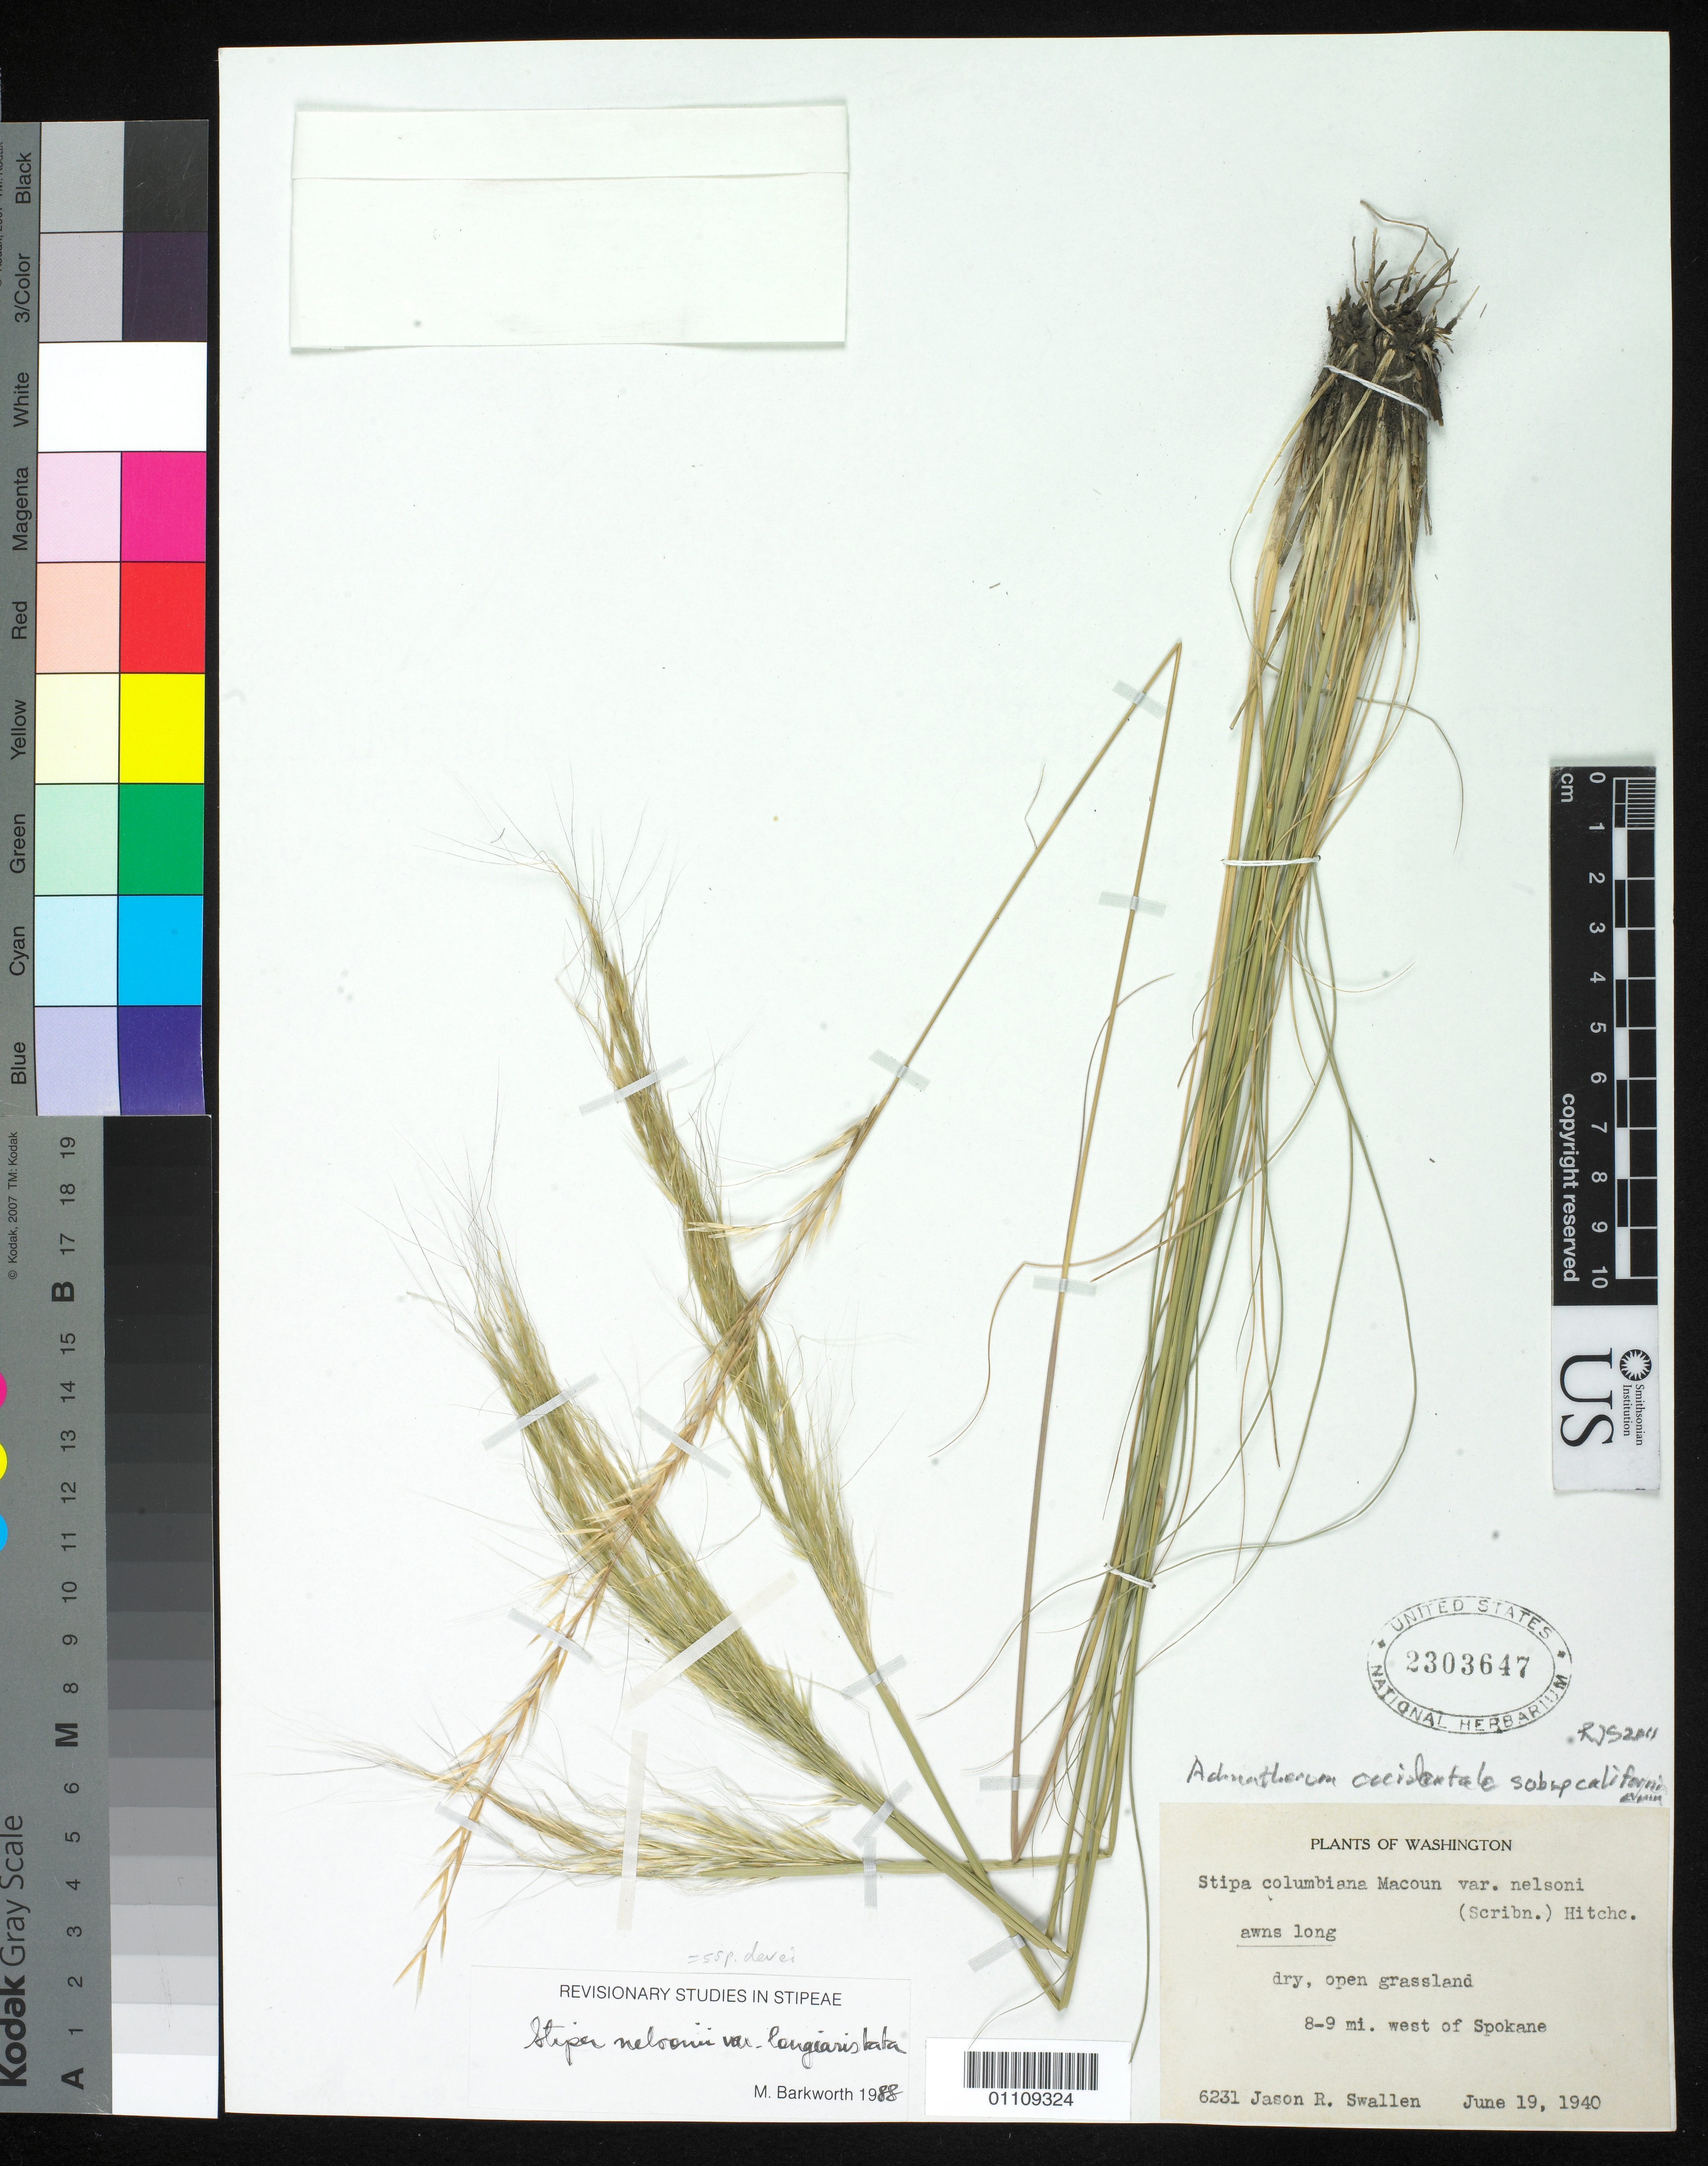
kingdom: Plantae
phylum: Tracheophyta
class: Liliopsida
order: Poales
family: Poaceae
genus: Stipa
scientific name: Stipa nelsonii var. longiaristata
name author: Barkworth & J. Maze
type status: Isotype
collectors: J. R. Swallen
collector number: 6231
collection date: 1940-06-19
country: United States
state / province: Washington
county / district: Spokane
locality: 8-9 mi. W. of Spokane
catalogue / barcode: US 2303647